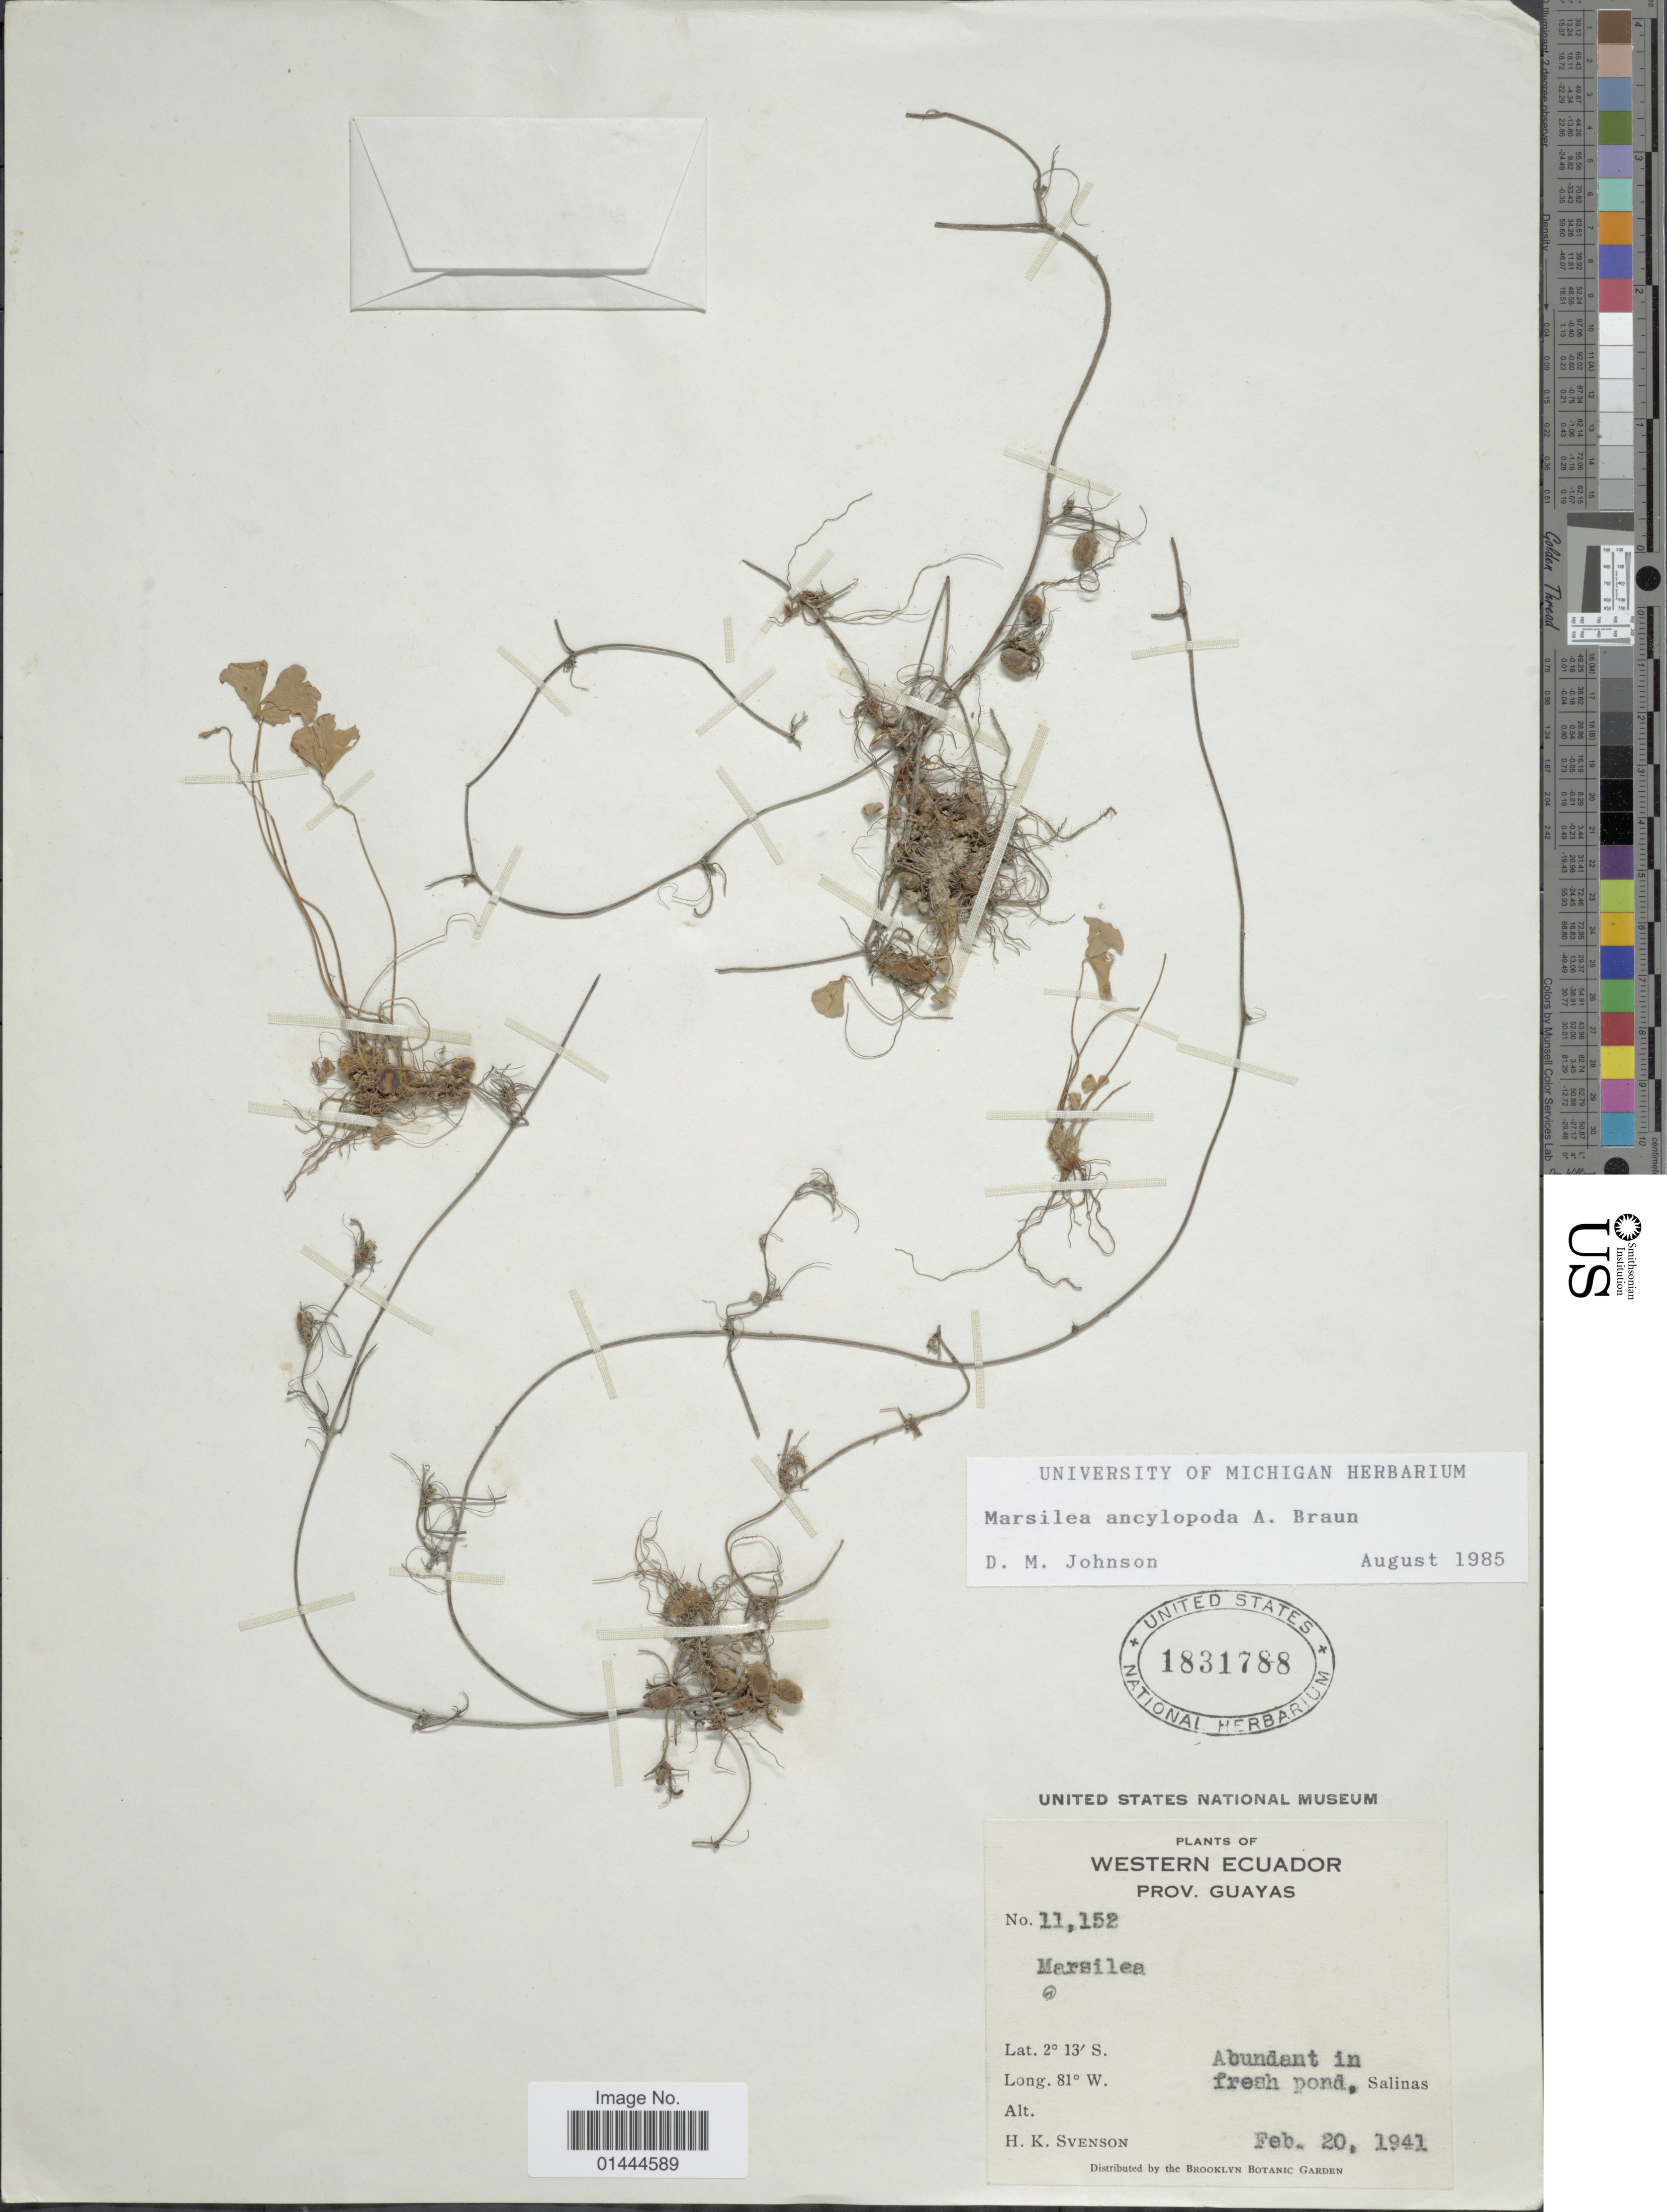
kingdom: Plantae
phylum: Tracheophyta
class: Polypodiopsida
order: Salviniales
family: Marsileaceae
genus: Marsilea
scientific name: Marsilea ancylopoda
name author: A. Braun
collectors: H. K. Svenson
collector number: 11152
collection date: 1941-02-20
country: Ecuador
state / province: Guayas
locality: Western Ecuador, Salinas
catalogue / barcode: US 1831788